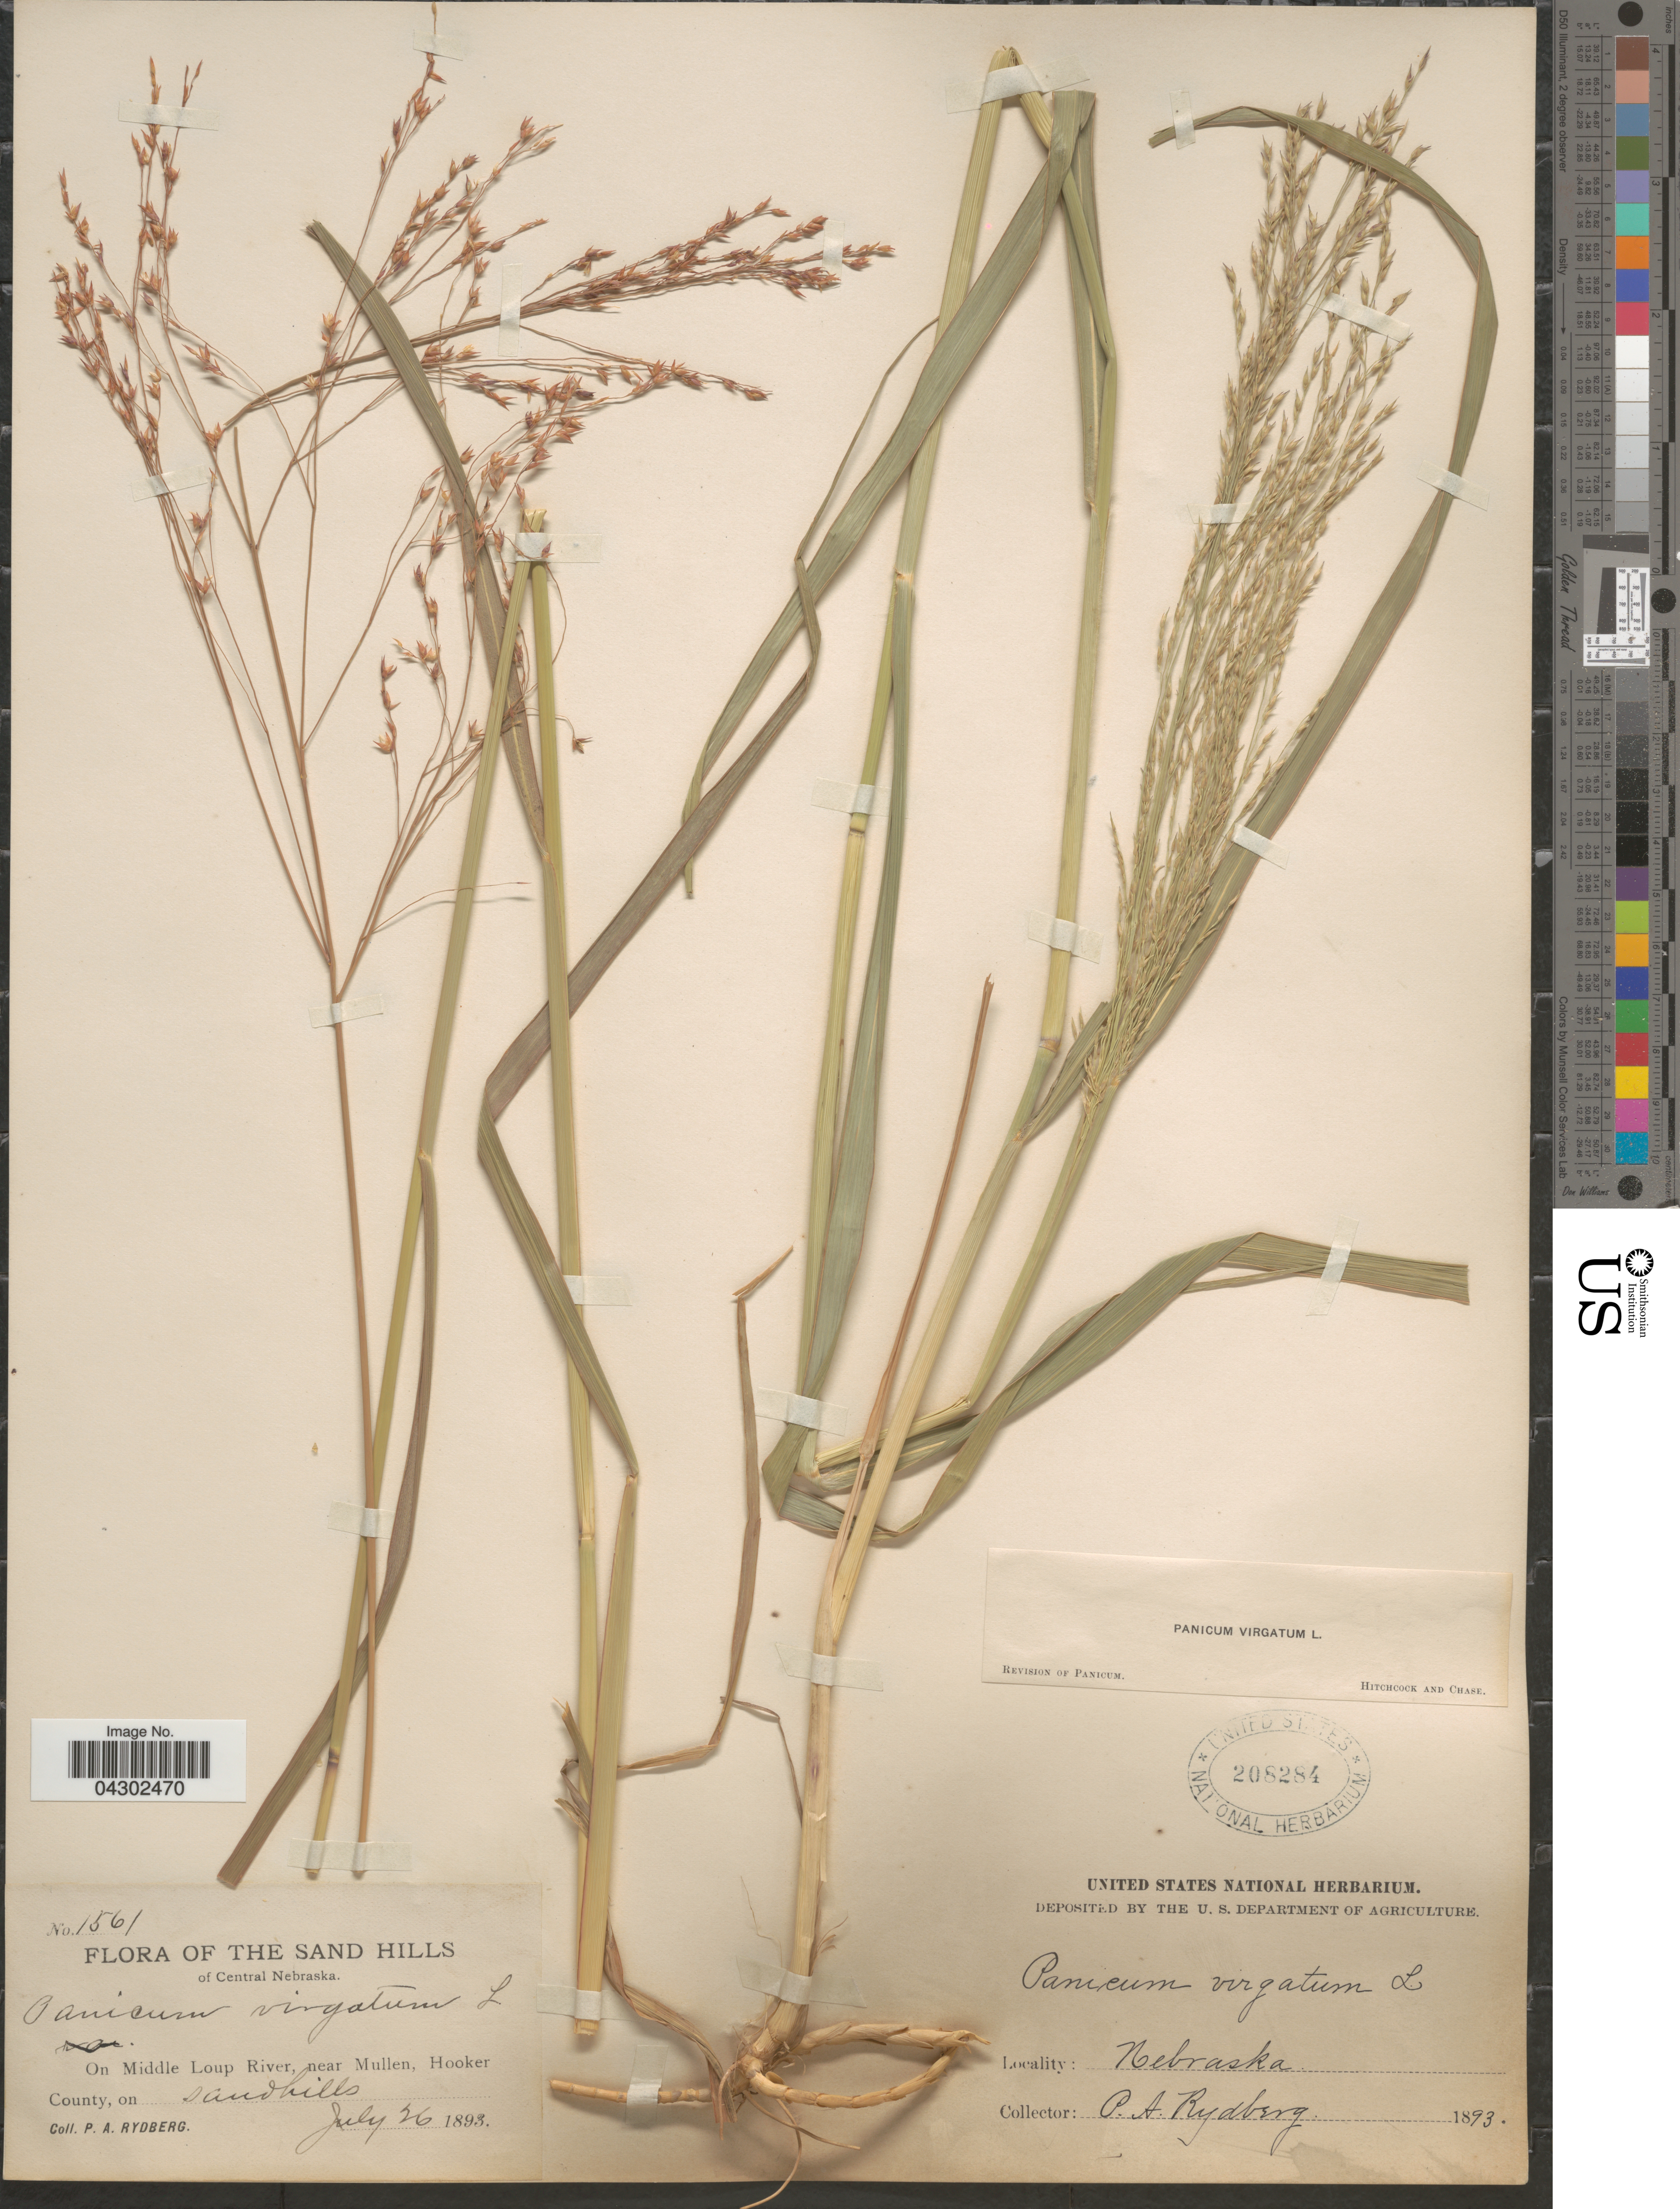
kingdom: Plantae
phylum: Tracheophyta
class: Liliopsida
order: Poales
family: Poaceae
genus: Panicum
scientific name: Panicum virgatum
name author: L.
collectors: P. A. Rydberg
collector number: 1561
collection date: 1893-07-26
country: United States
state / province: Nebraska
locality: Sand Hills of Central Nebraska. On Middle Loup River, near Mullen, Hooker County, on sandhills.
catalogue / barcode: US 208284